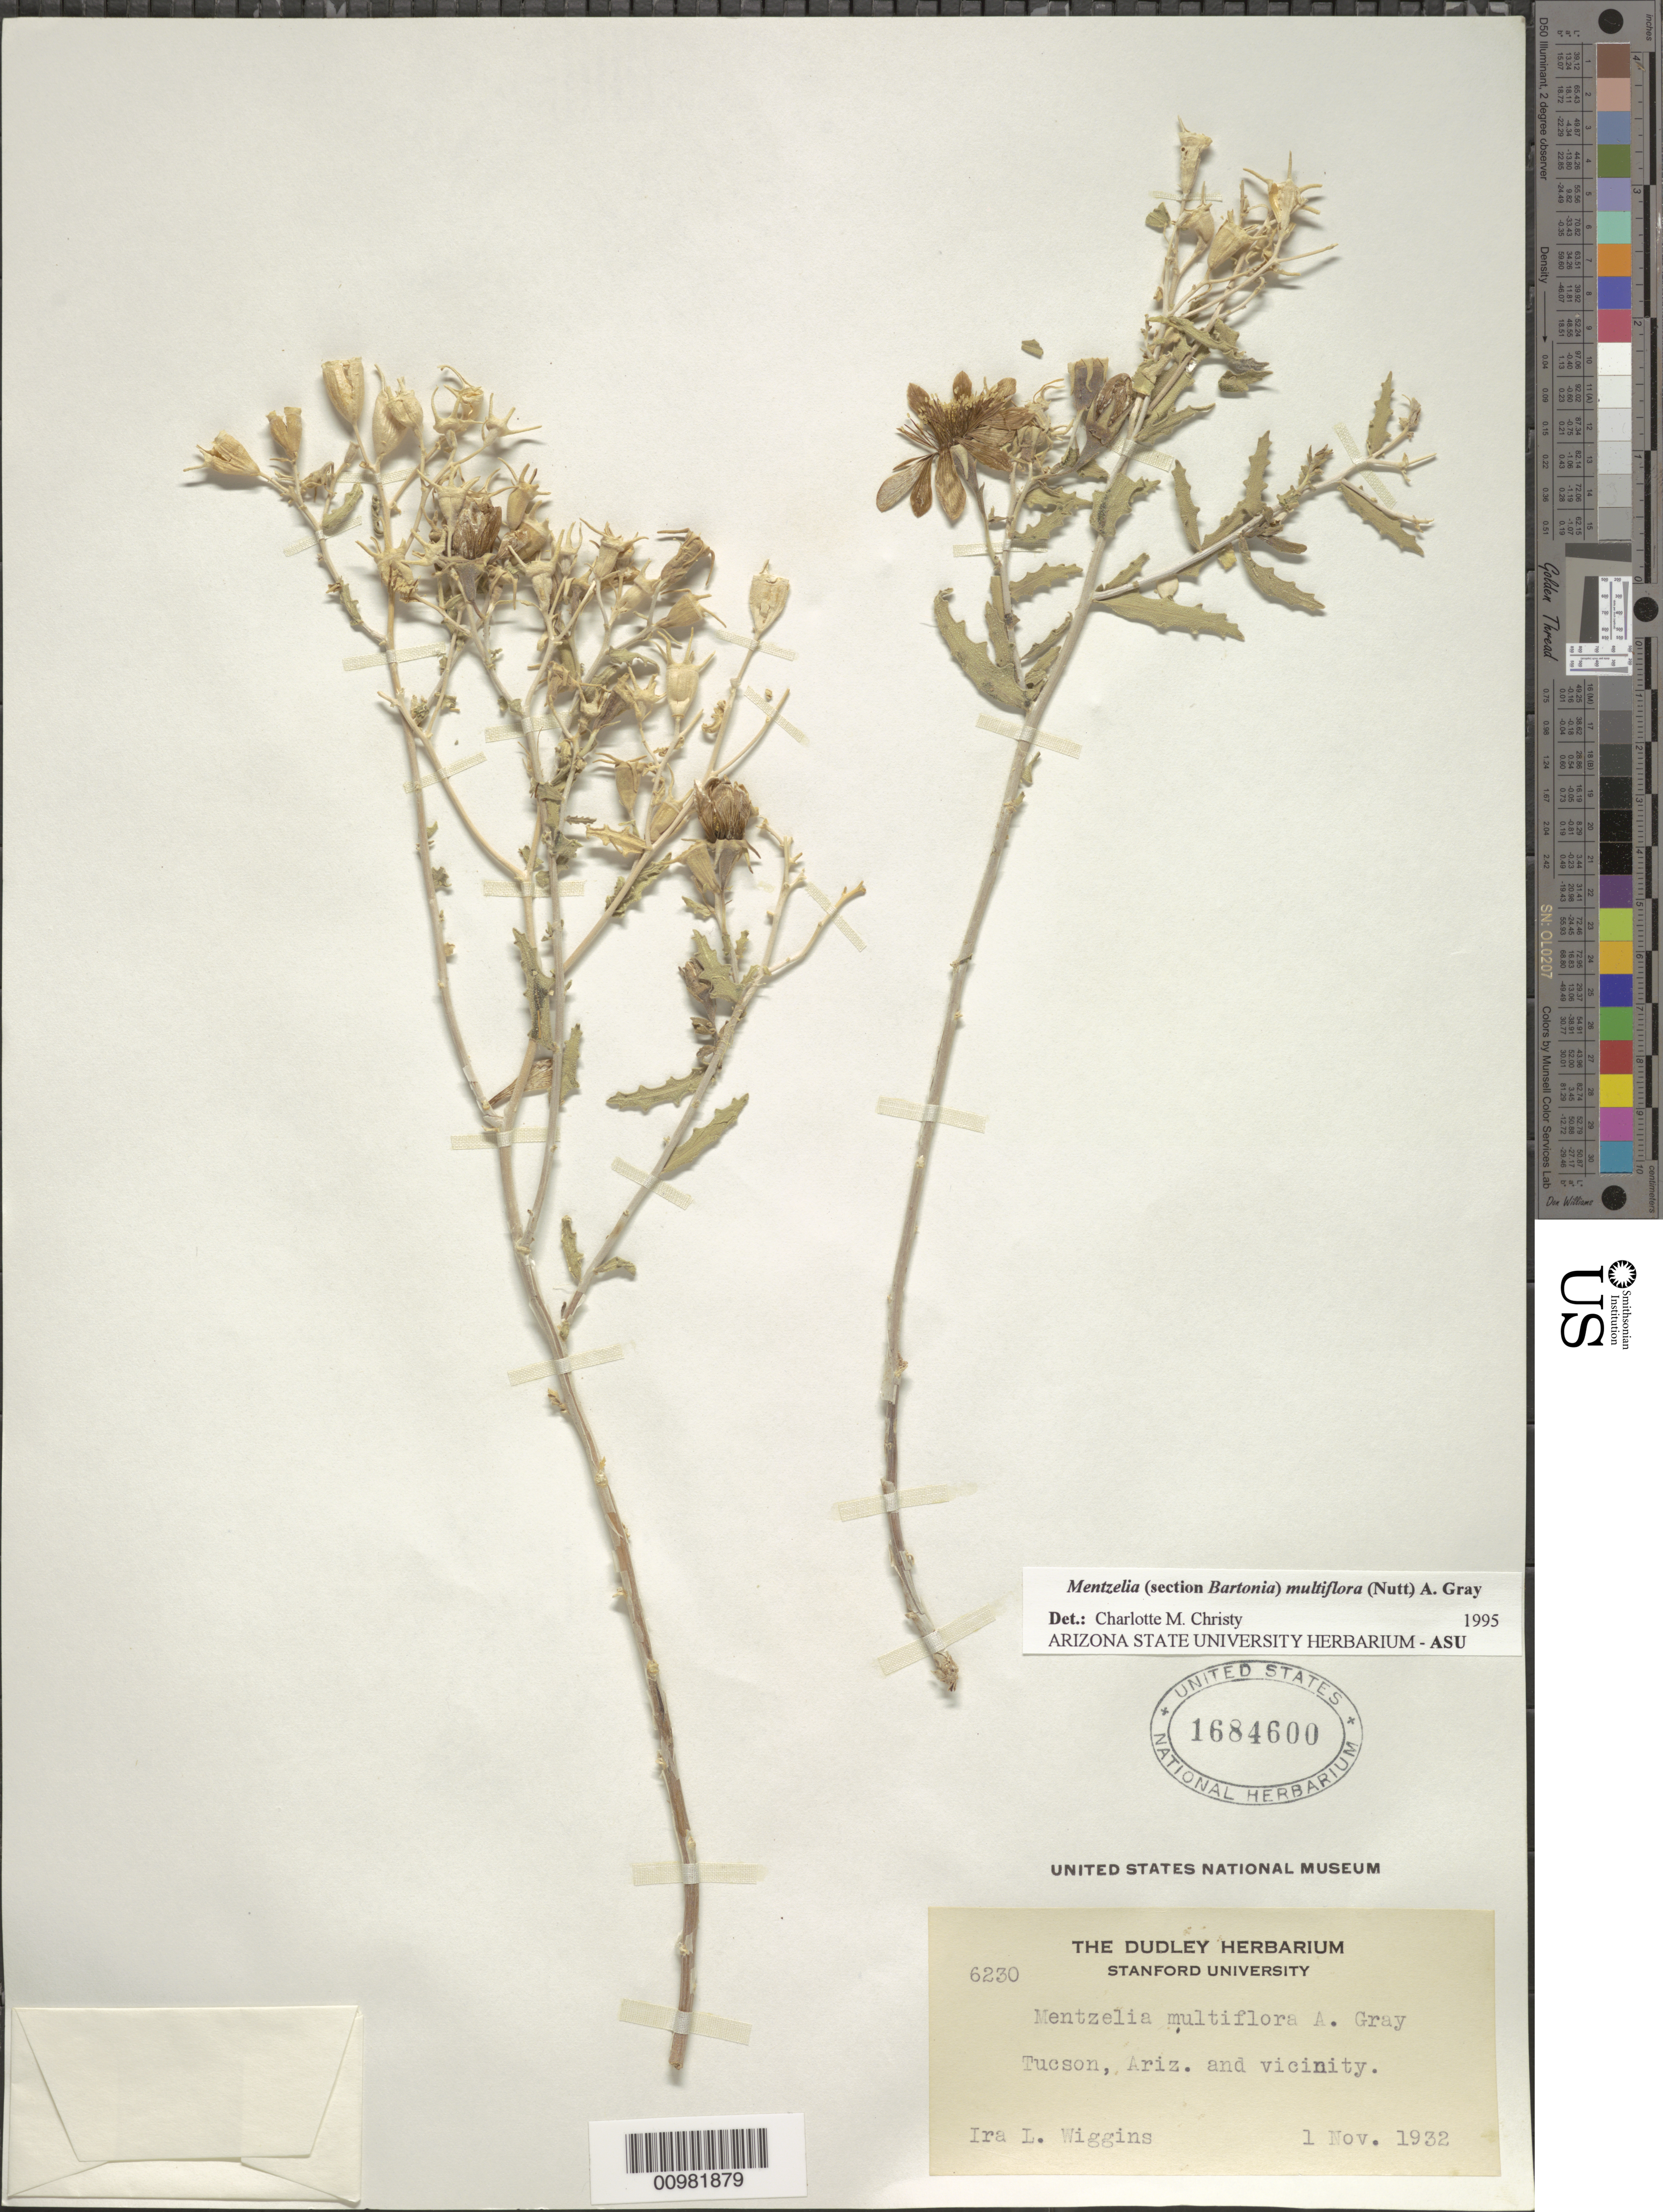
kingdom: Plantae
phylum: Tracheophyta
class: Magnoliopsida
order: Cornales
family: Loasaceae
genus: Mentzelia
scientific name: Mentzelia multiflora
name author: (Nutt.) A. Gray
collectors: I. L. Wiggins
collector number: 6230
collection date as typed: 01 Nov 1932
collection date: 1932-11-01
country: United States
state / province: Arizona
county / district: Pima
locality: Tucson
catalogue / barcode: US 1684600